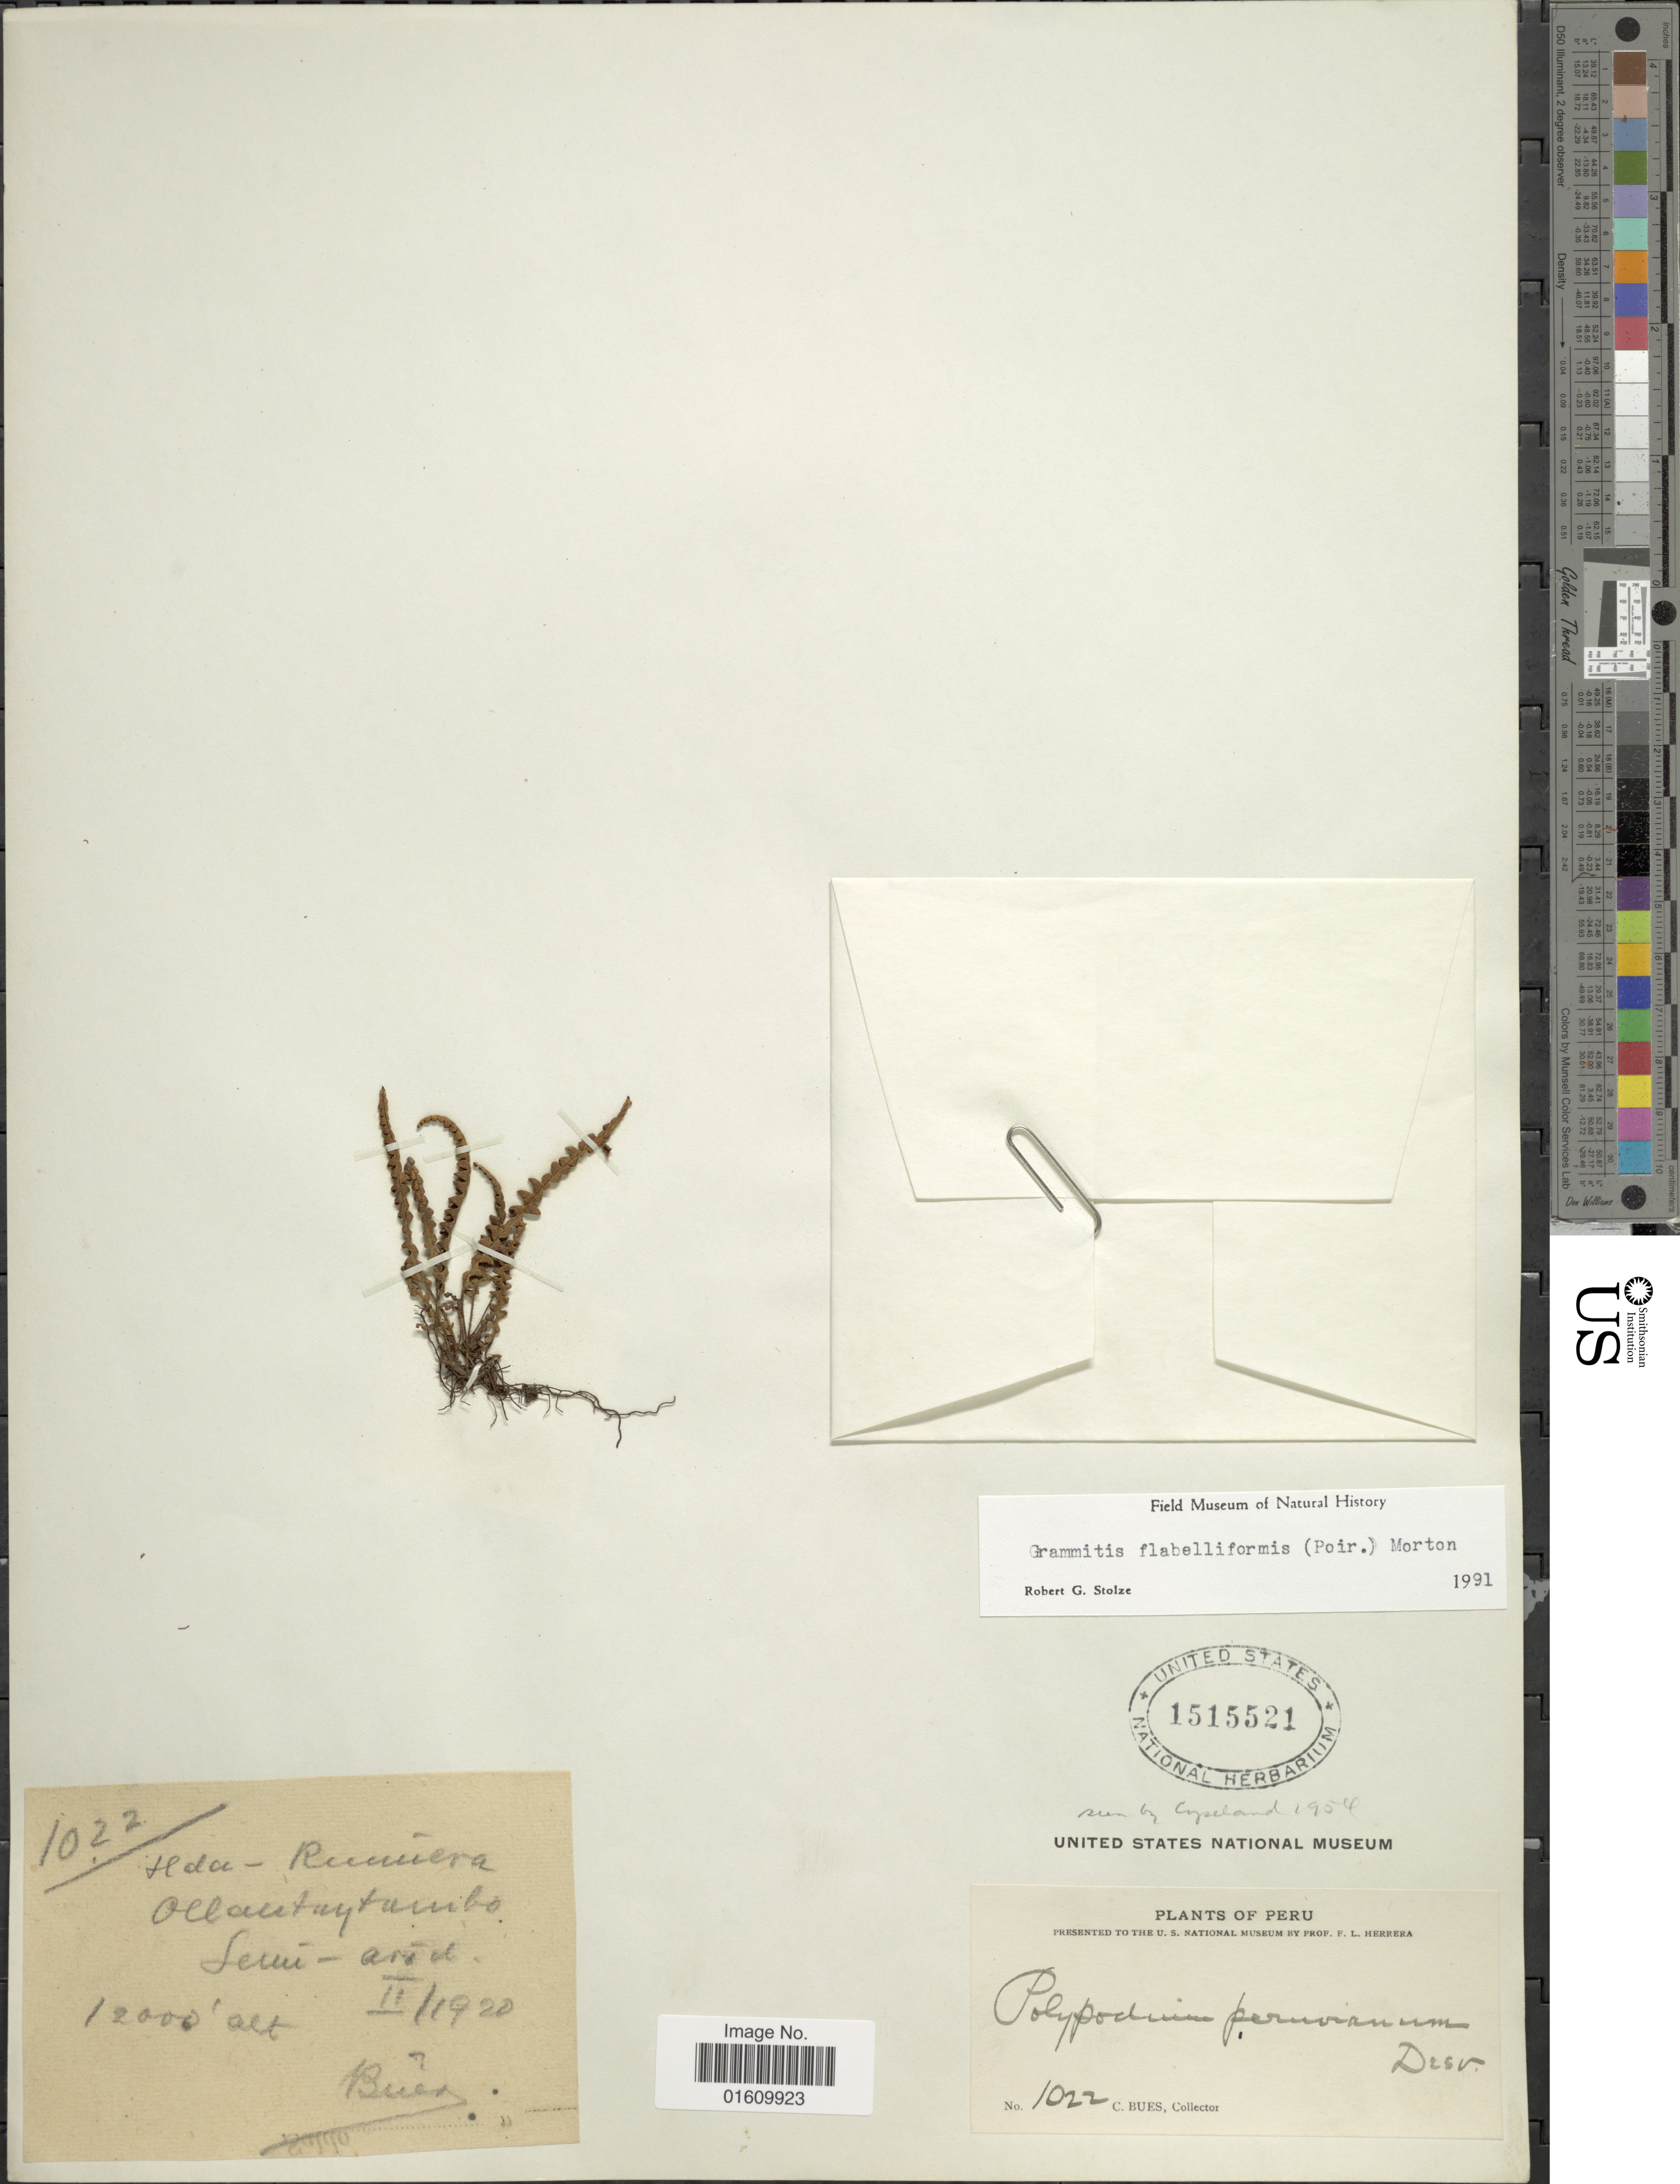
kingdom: Plantae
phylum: Tracheophyta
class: Polypodiopsida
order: Polypodiales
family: Polypodiaceae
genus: Melpomene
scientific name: Melpomene flabelliformis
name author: (Poir.) A.R. Sm. & R.C. Moran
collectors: C. Bues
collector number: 1022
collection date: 1920-02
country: Peru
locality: Allautag taubo, Semi arid.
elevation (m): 3658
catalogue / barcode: US 1515521